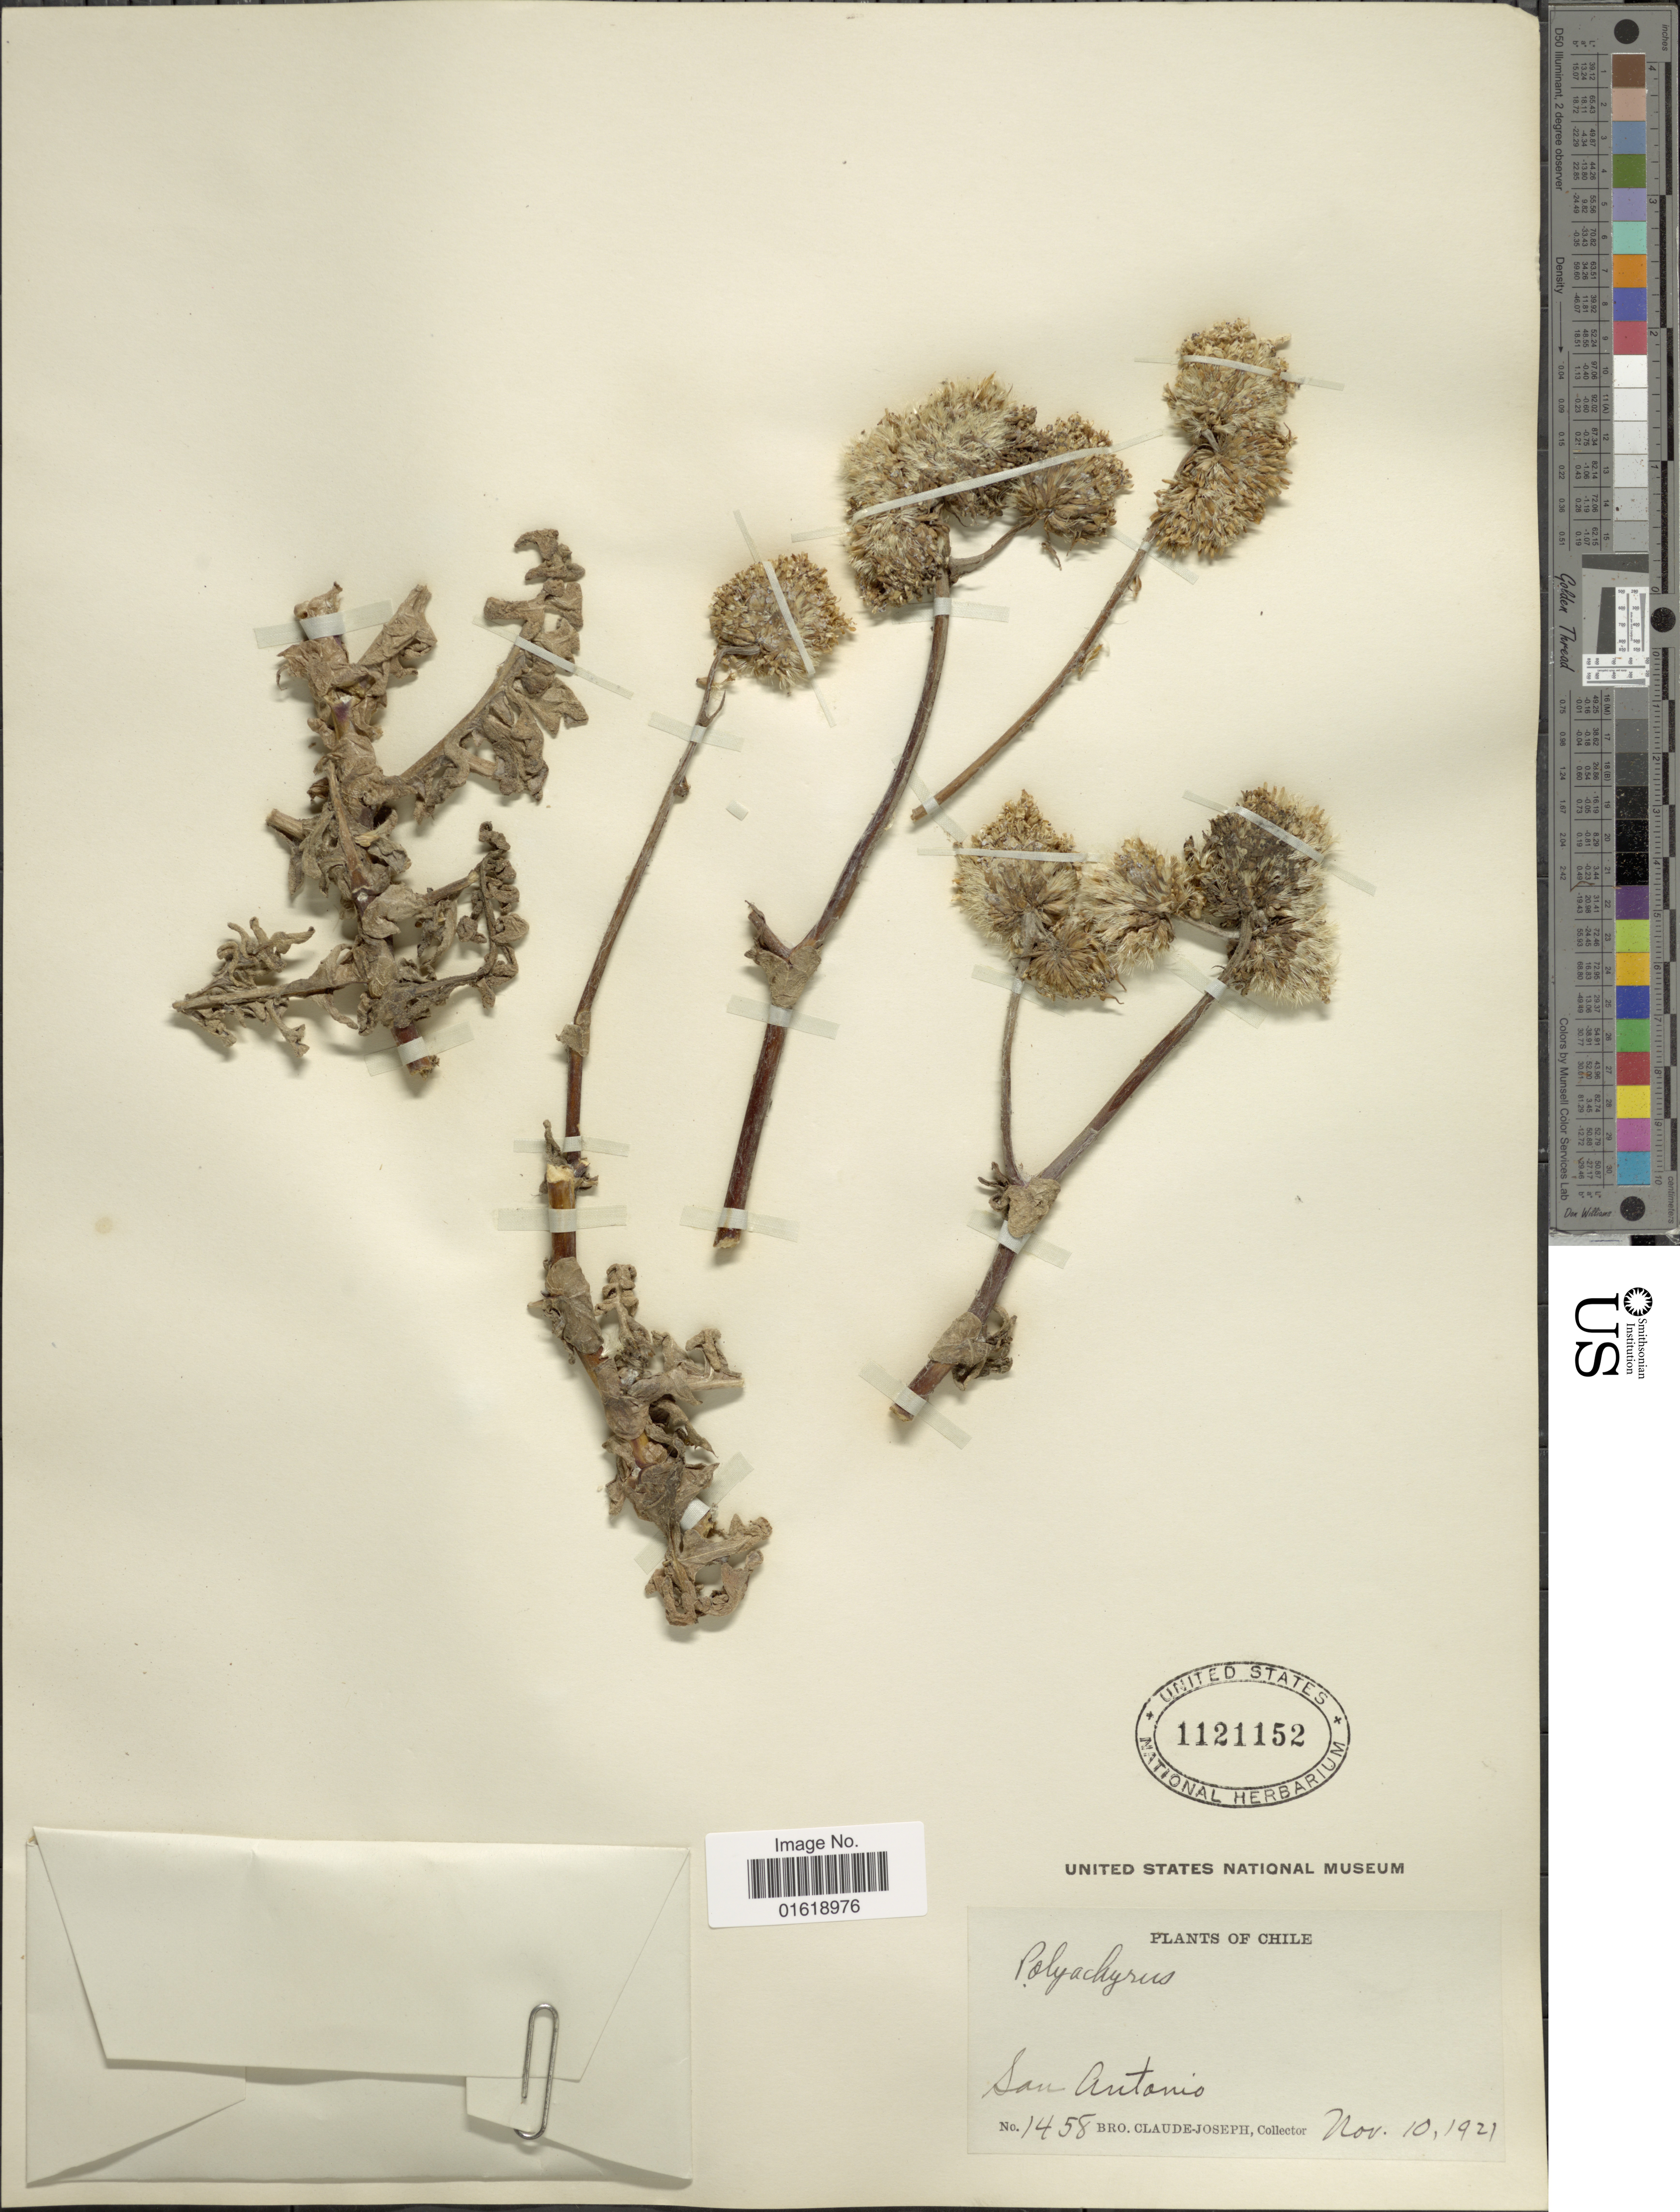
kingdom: Plantae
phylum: Tracheophyta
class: Magnoliopsida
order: Asterales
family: Asteraceae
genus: Polyachyrus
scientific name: Polyachyrus poeppigii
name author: Kunze ex Less.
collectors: Bro. Claude-Joseph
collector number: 1458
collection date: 1921-11-10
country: Chile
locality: San Antonio.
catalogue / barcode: US 1121152